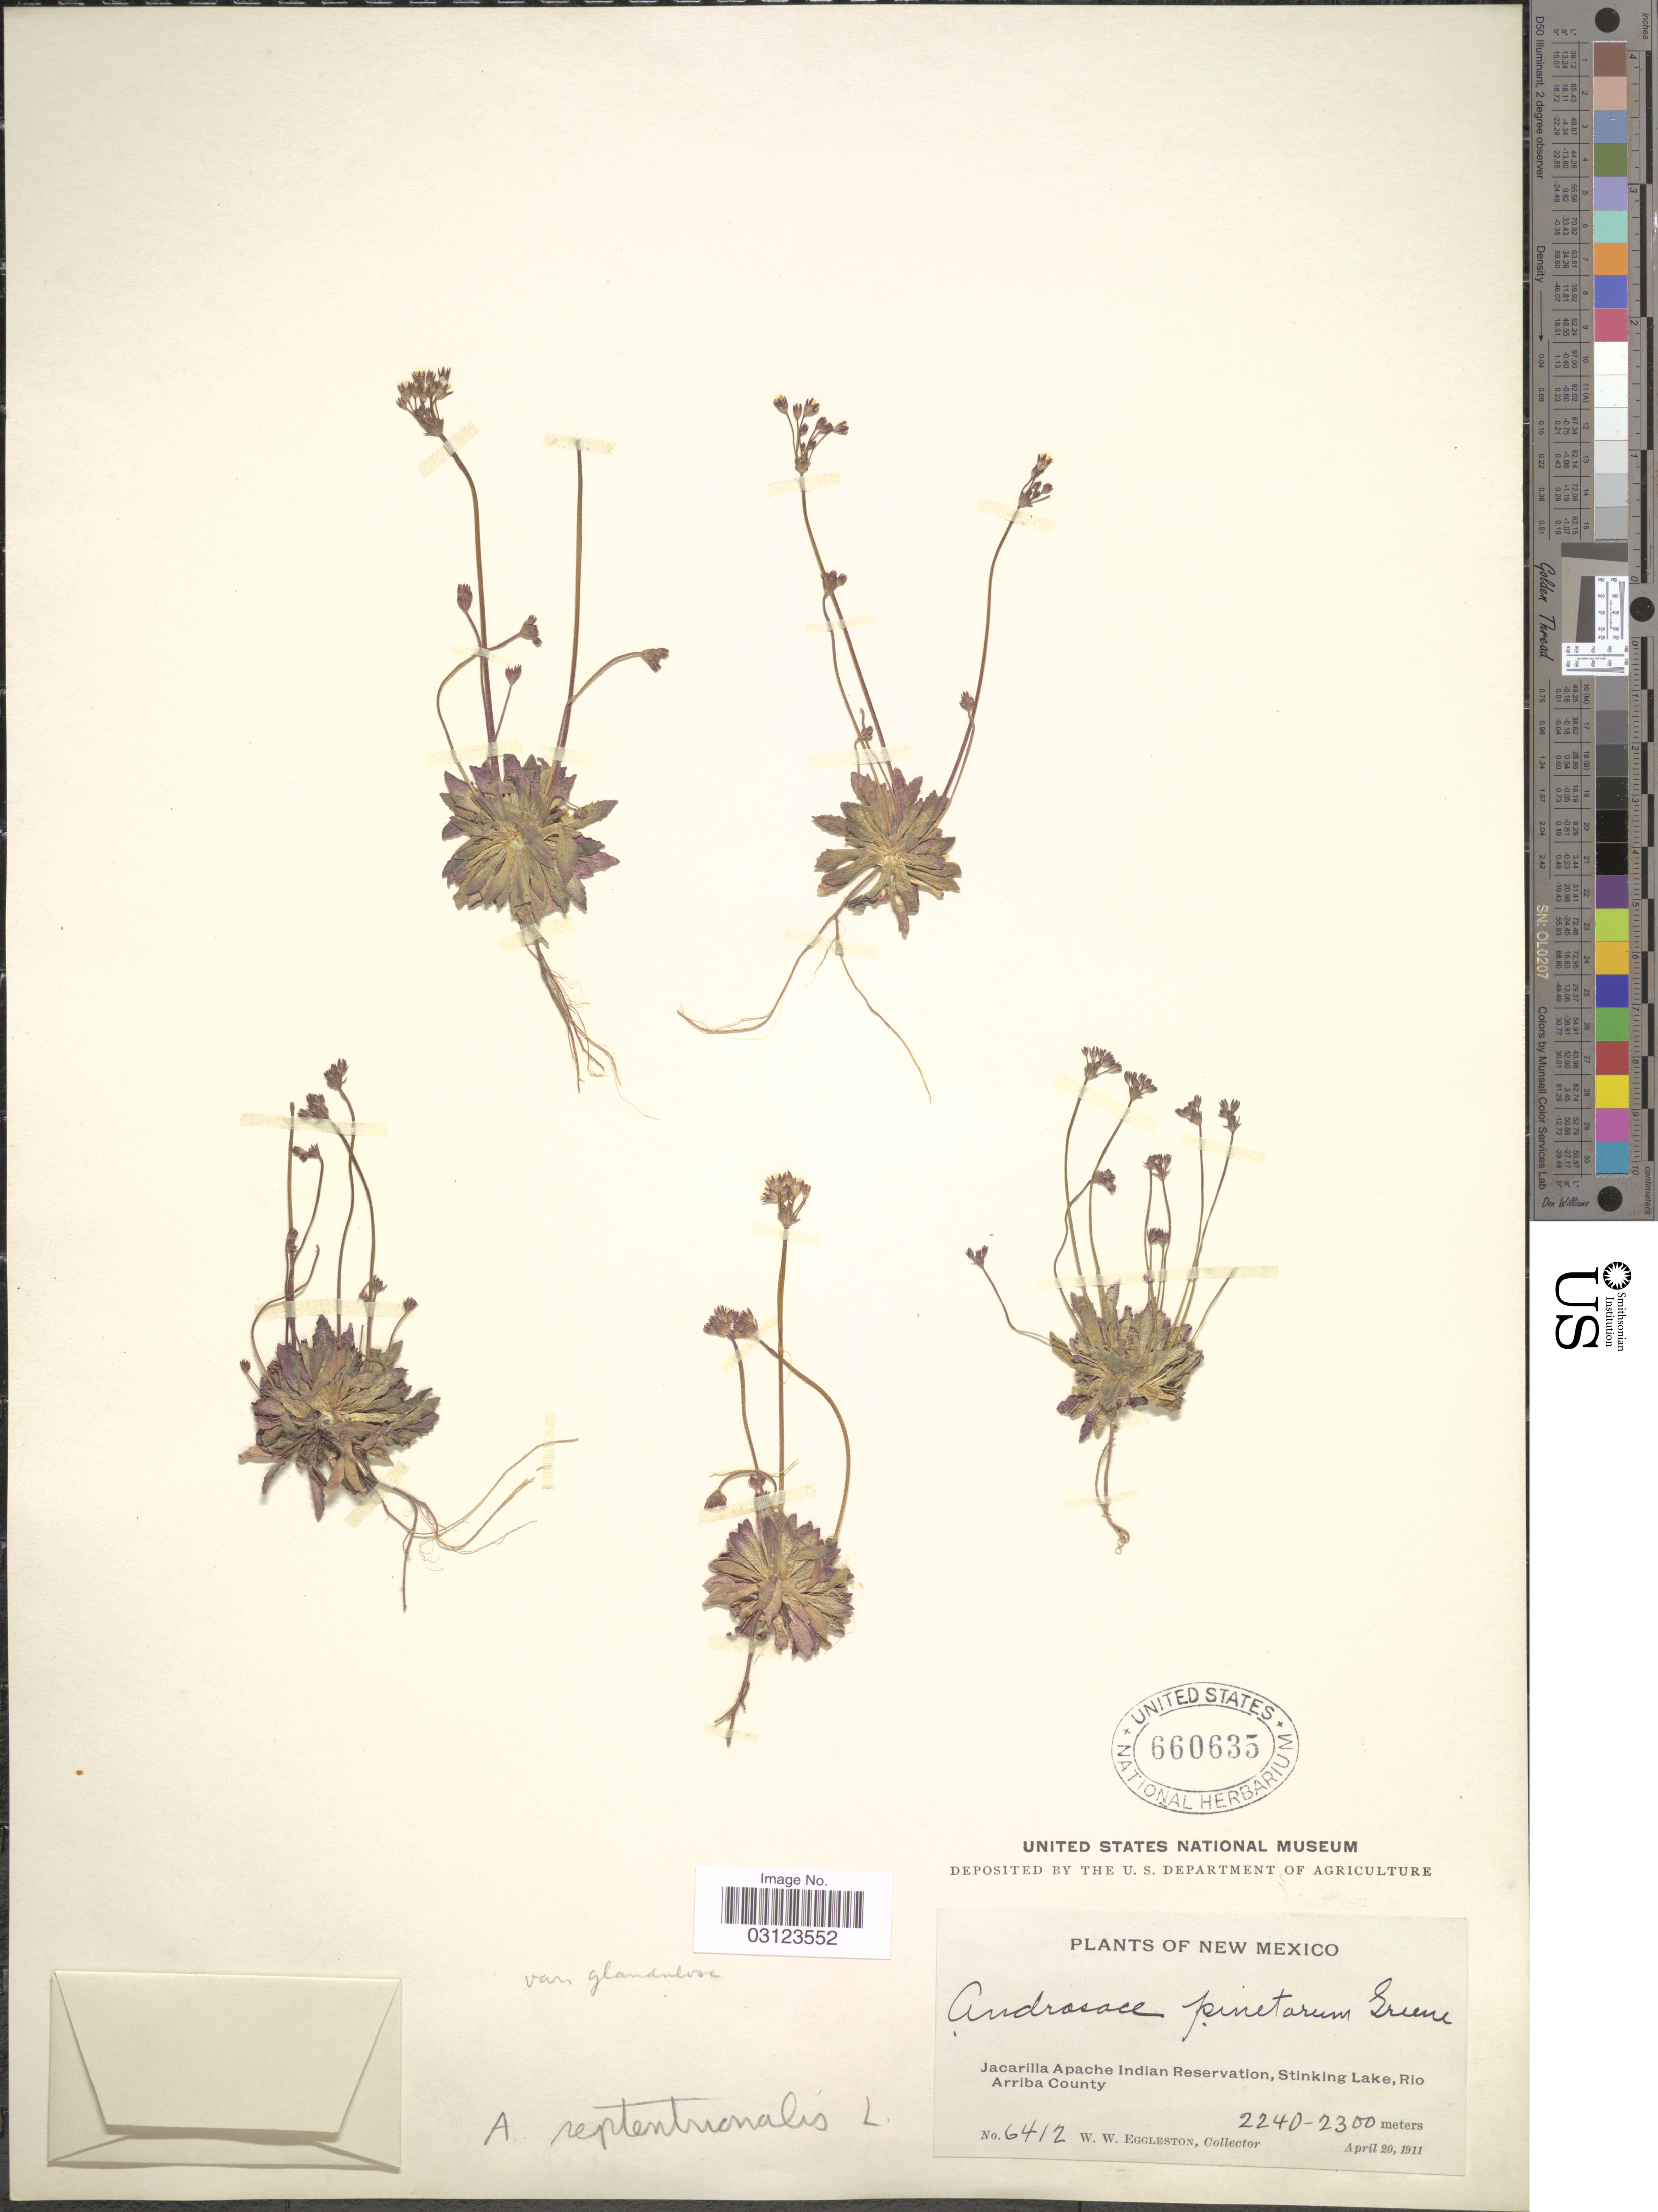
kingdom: Plantae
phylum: Tracheophyta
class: Magnoliopsida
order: Ericales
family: Primulaceae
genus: Androsace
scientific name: Androsace septentrionalis subsp. glandulosa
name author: (Wooton & Standl.) G.T. Robbins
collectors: W. W. Eggleston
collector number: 6412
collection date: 1911-04-20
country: United States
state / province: New Mexico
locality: Jacarilla Apache Indian Reservation, Stinking Lake, Rio Arriba County.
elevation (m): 2240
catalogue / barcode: US 660635